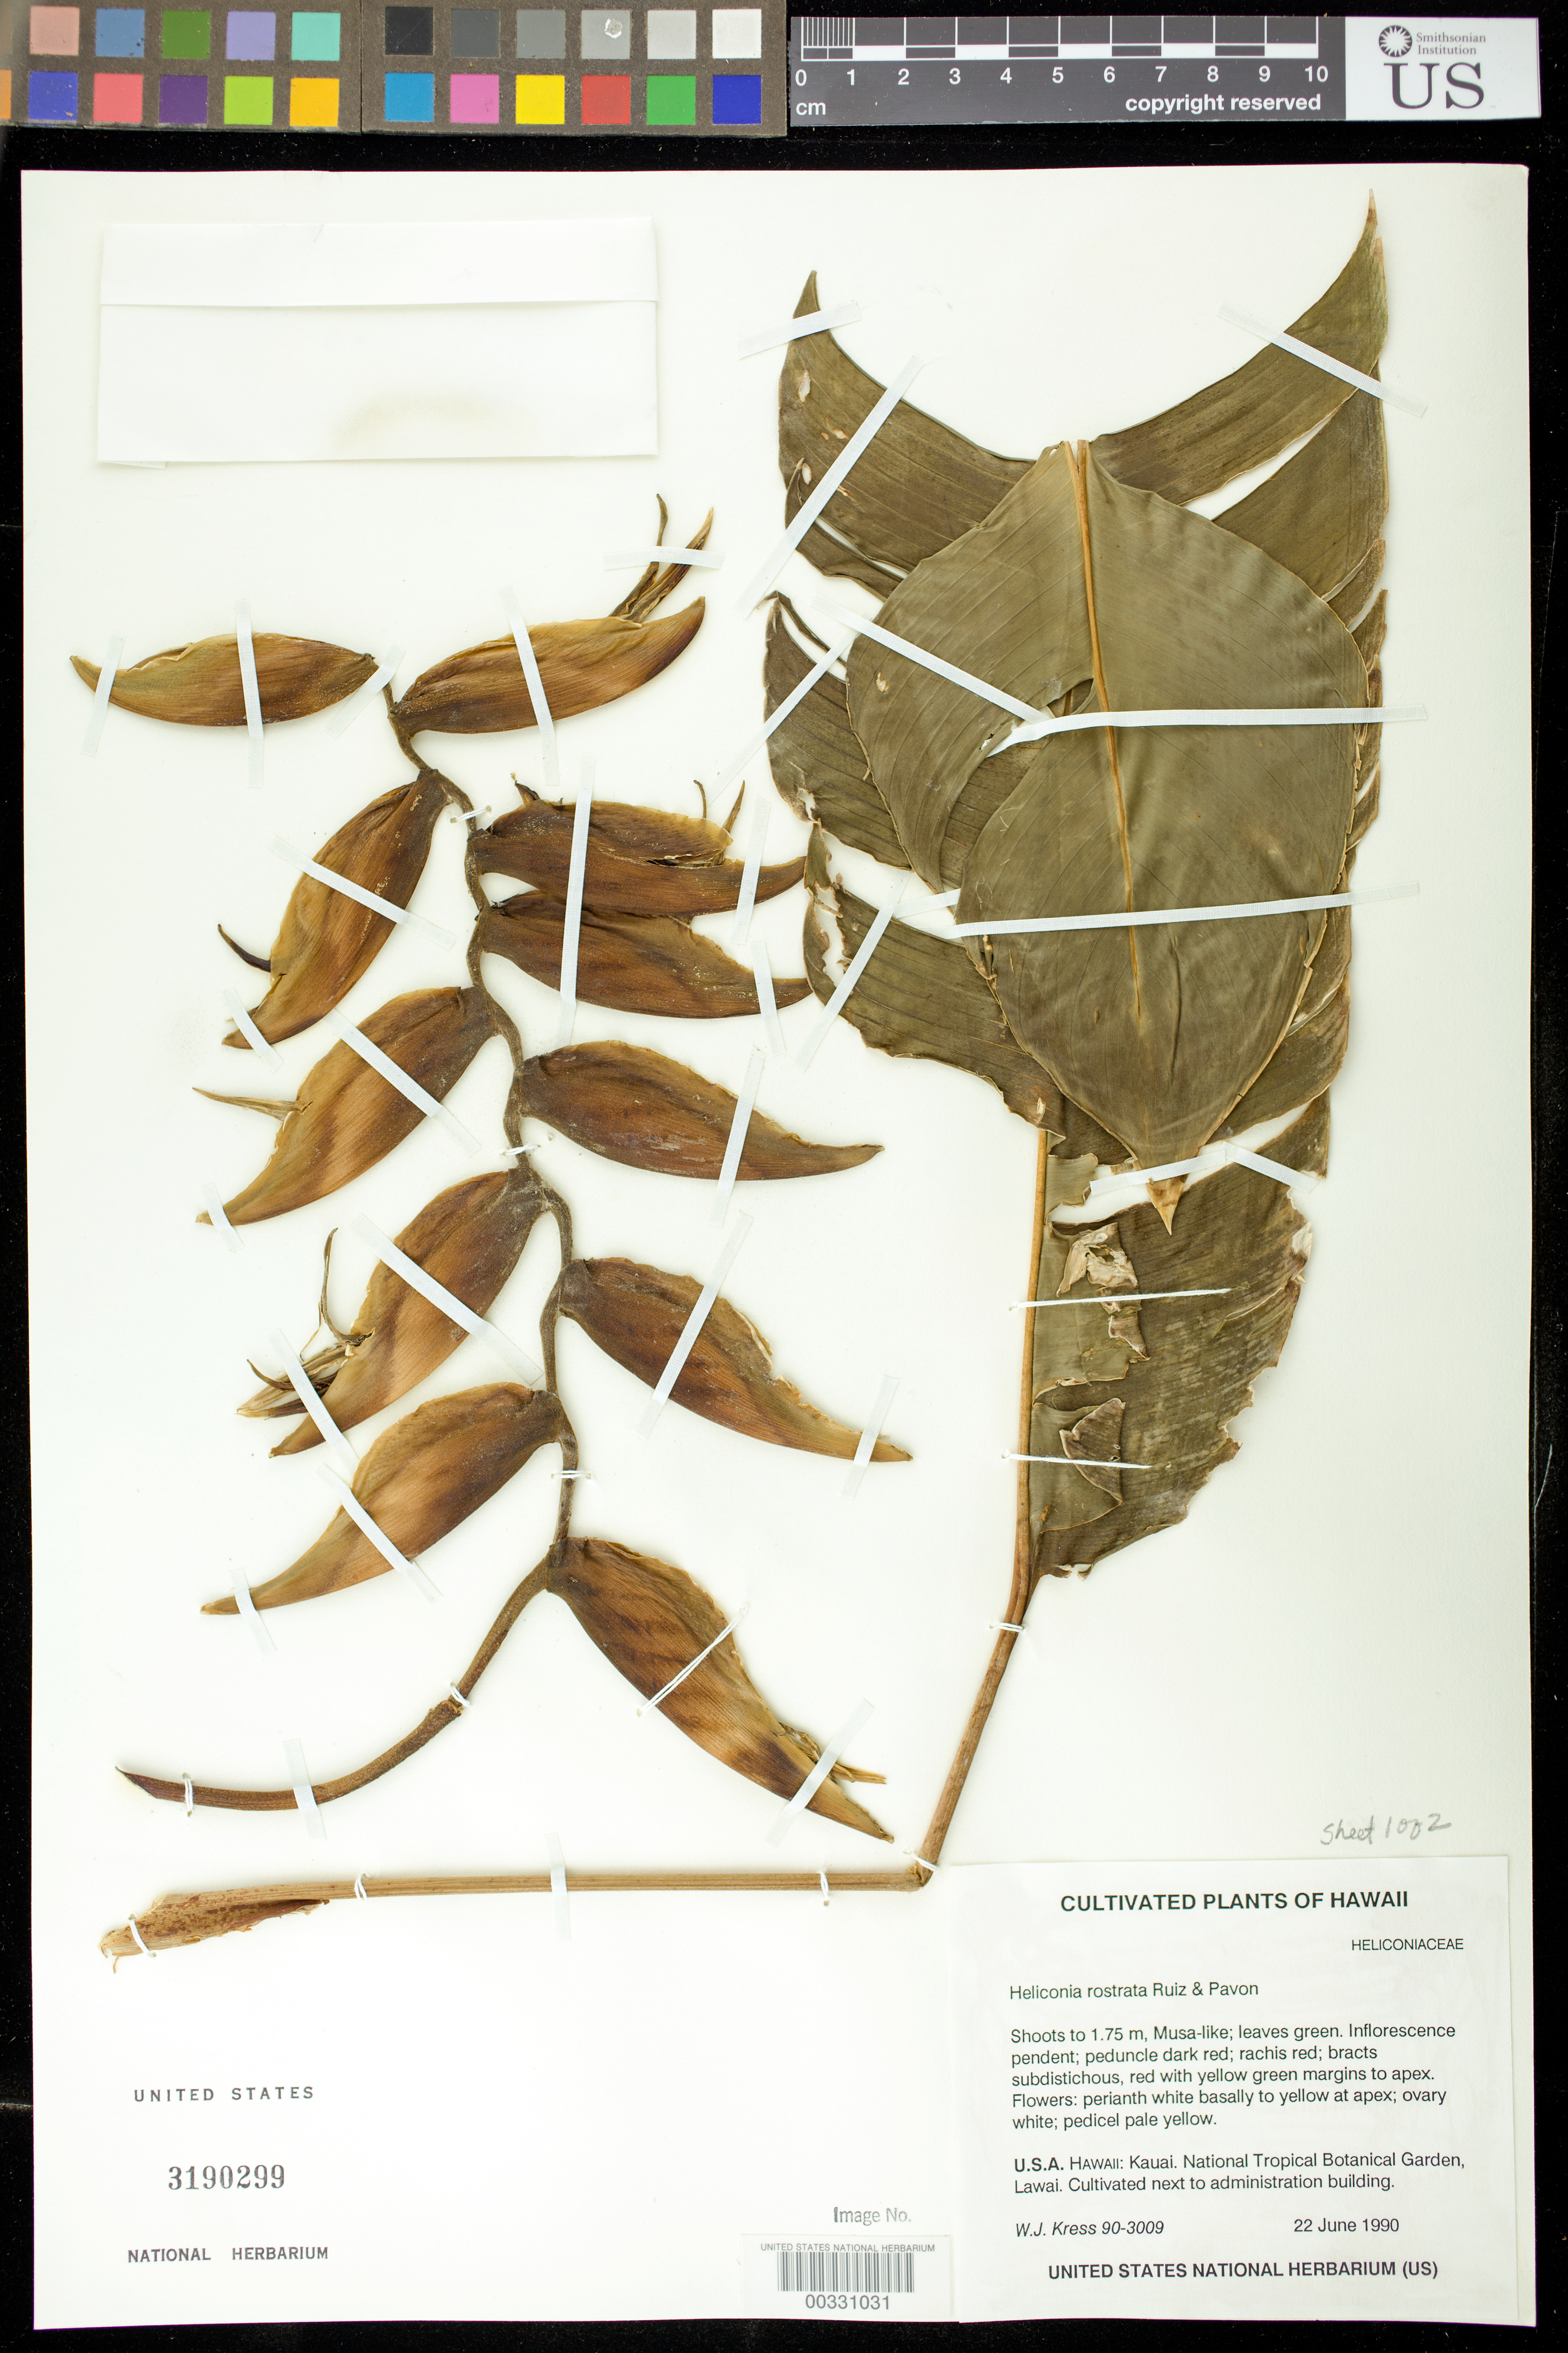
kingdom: Plantae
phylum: Tracheophyta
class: Liliopsida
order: Zingiberales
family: Heliconiaceae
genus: Heliconia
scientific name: Heliconia rostrata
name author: Ruiz & Pav.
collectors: W. J. Kress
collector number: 90-3009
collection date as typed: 22 Jun 1990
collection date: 1990-06-22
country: United States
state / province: Florida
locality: Southern Florida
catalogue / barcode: US 3190299